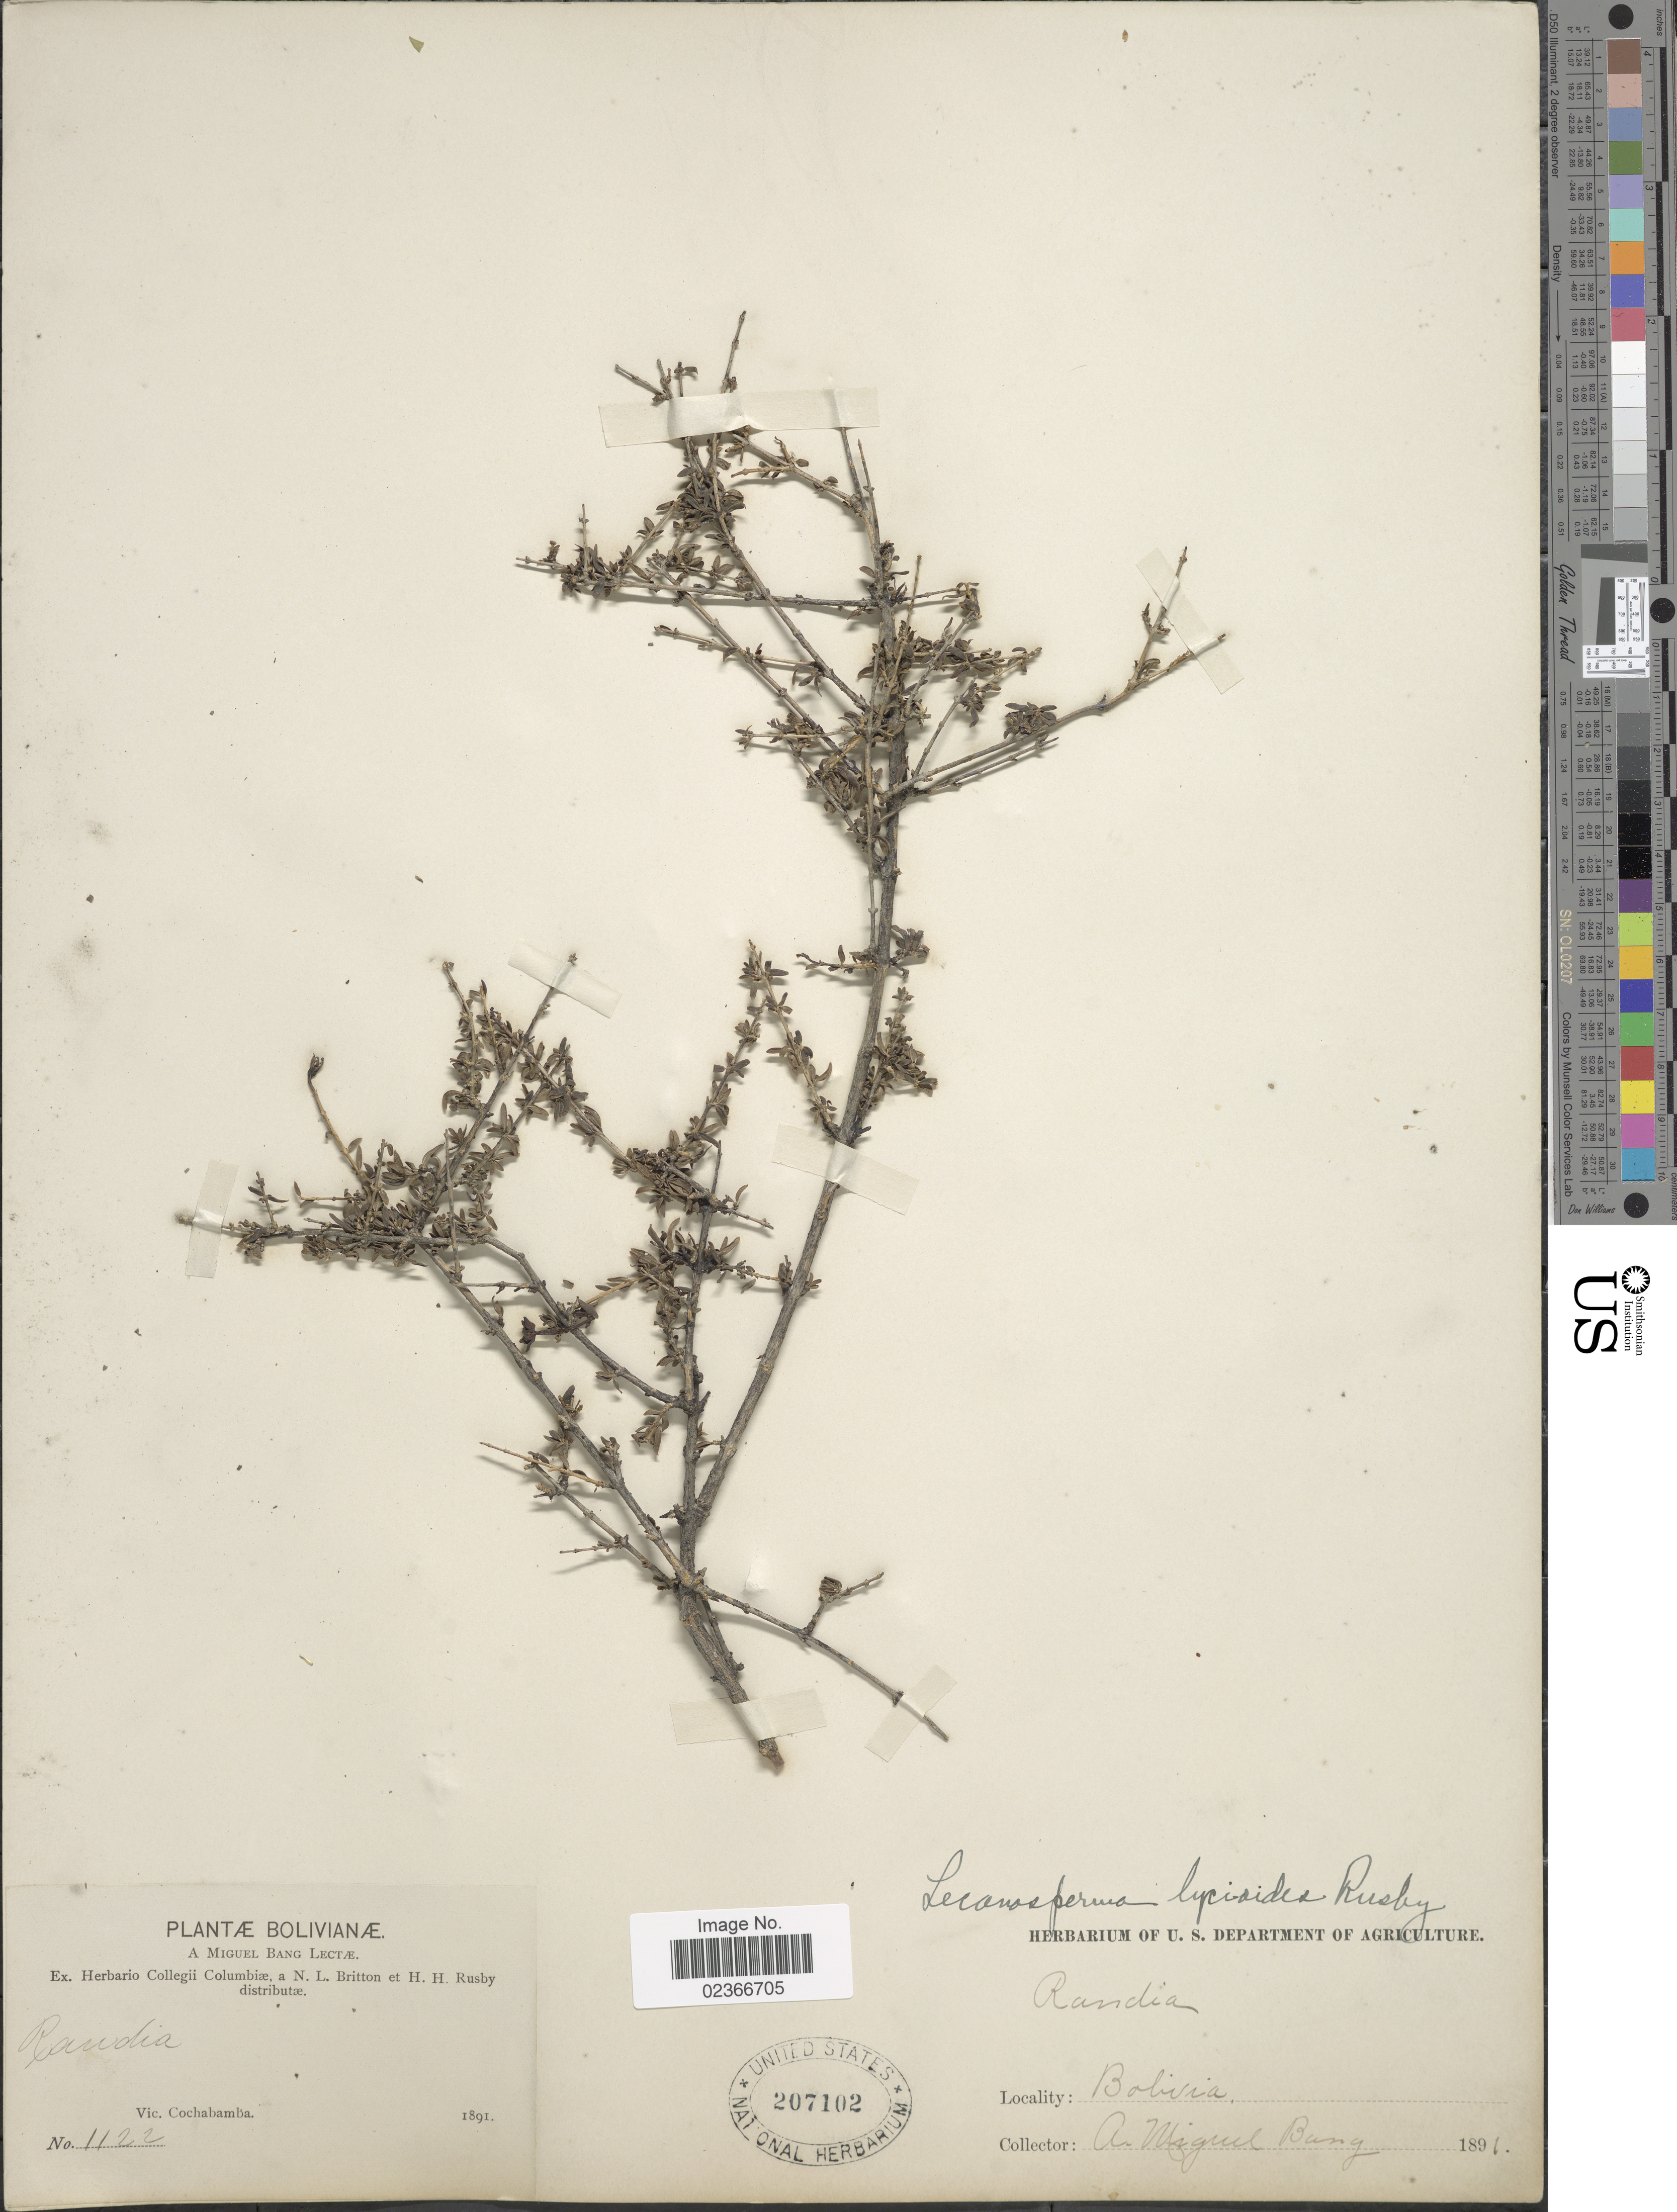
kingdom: Plantae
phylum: Tracheophyta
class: Magnoliopsida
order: Gentianales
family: Rubiaceae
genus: Heterophyllaea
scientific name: Heterophyllaea lycioides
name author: (Rusby) Sandwith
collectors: M. Bang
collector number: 1122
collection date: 1891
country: Bolivia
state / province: Cochabamba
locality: Vic. Cochabamba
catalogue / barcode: US 207102